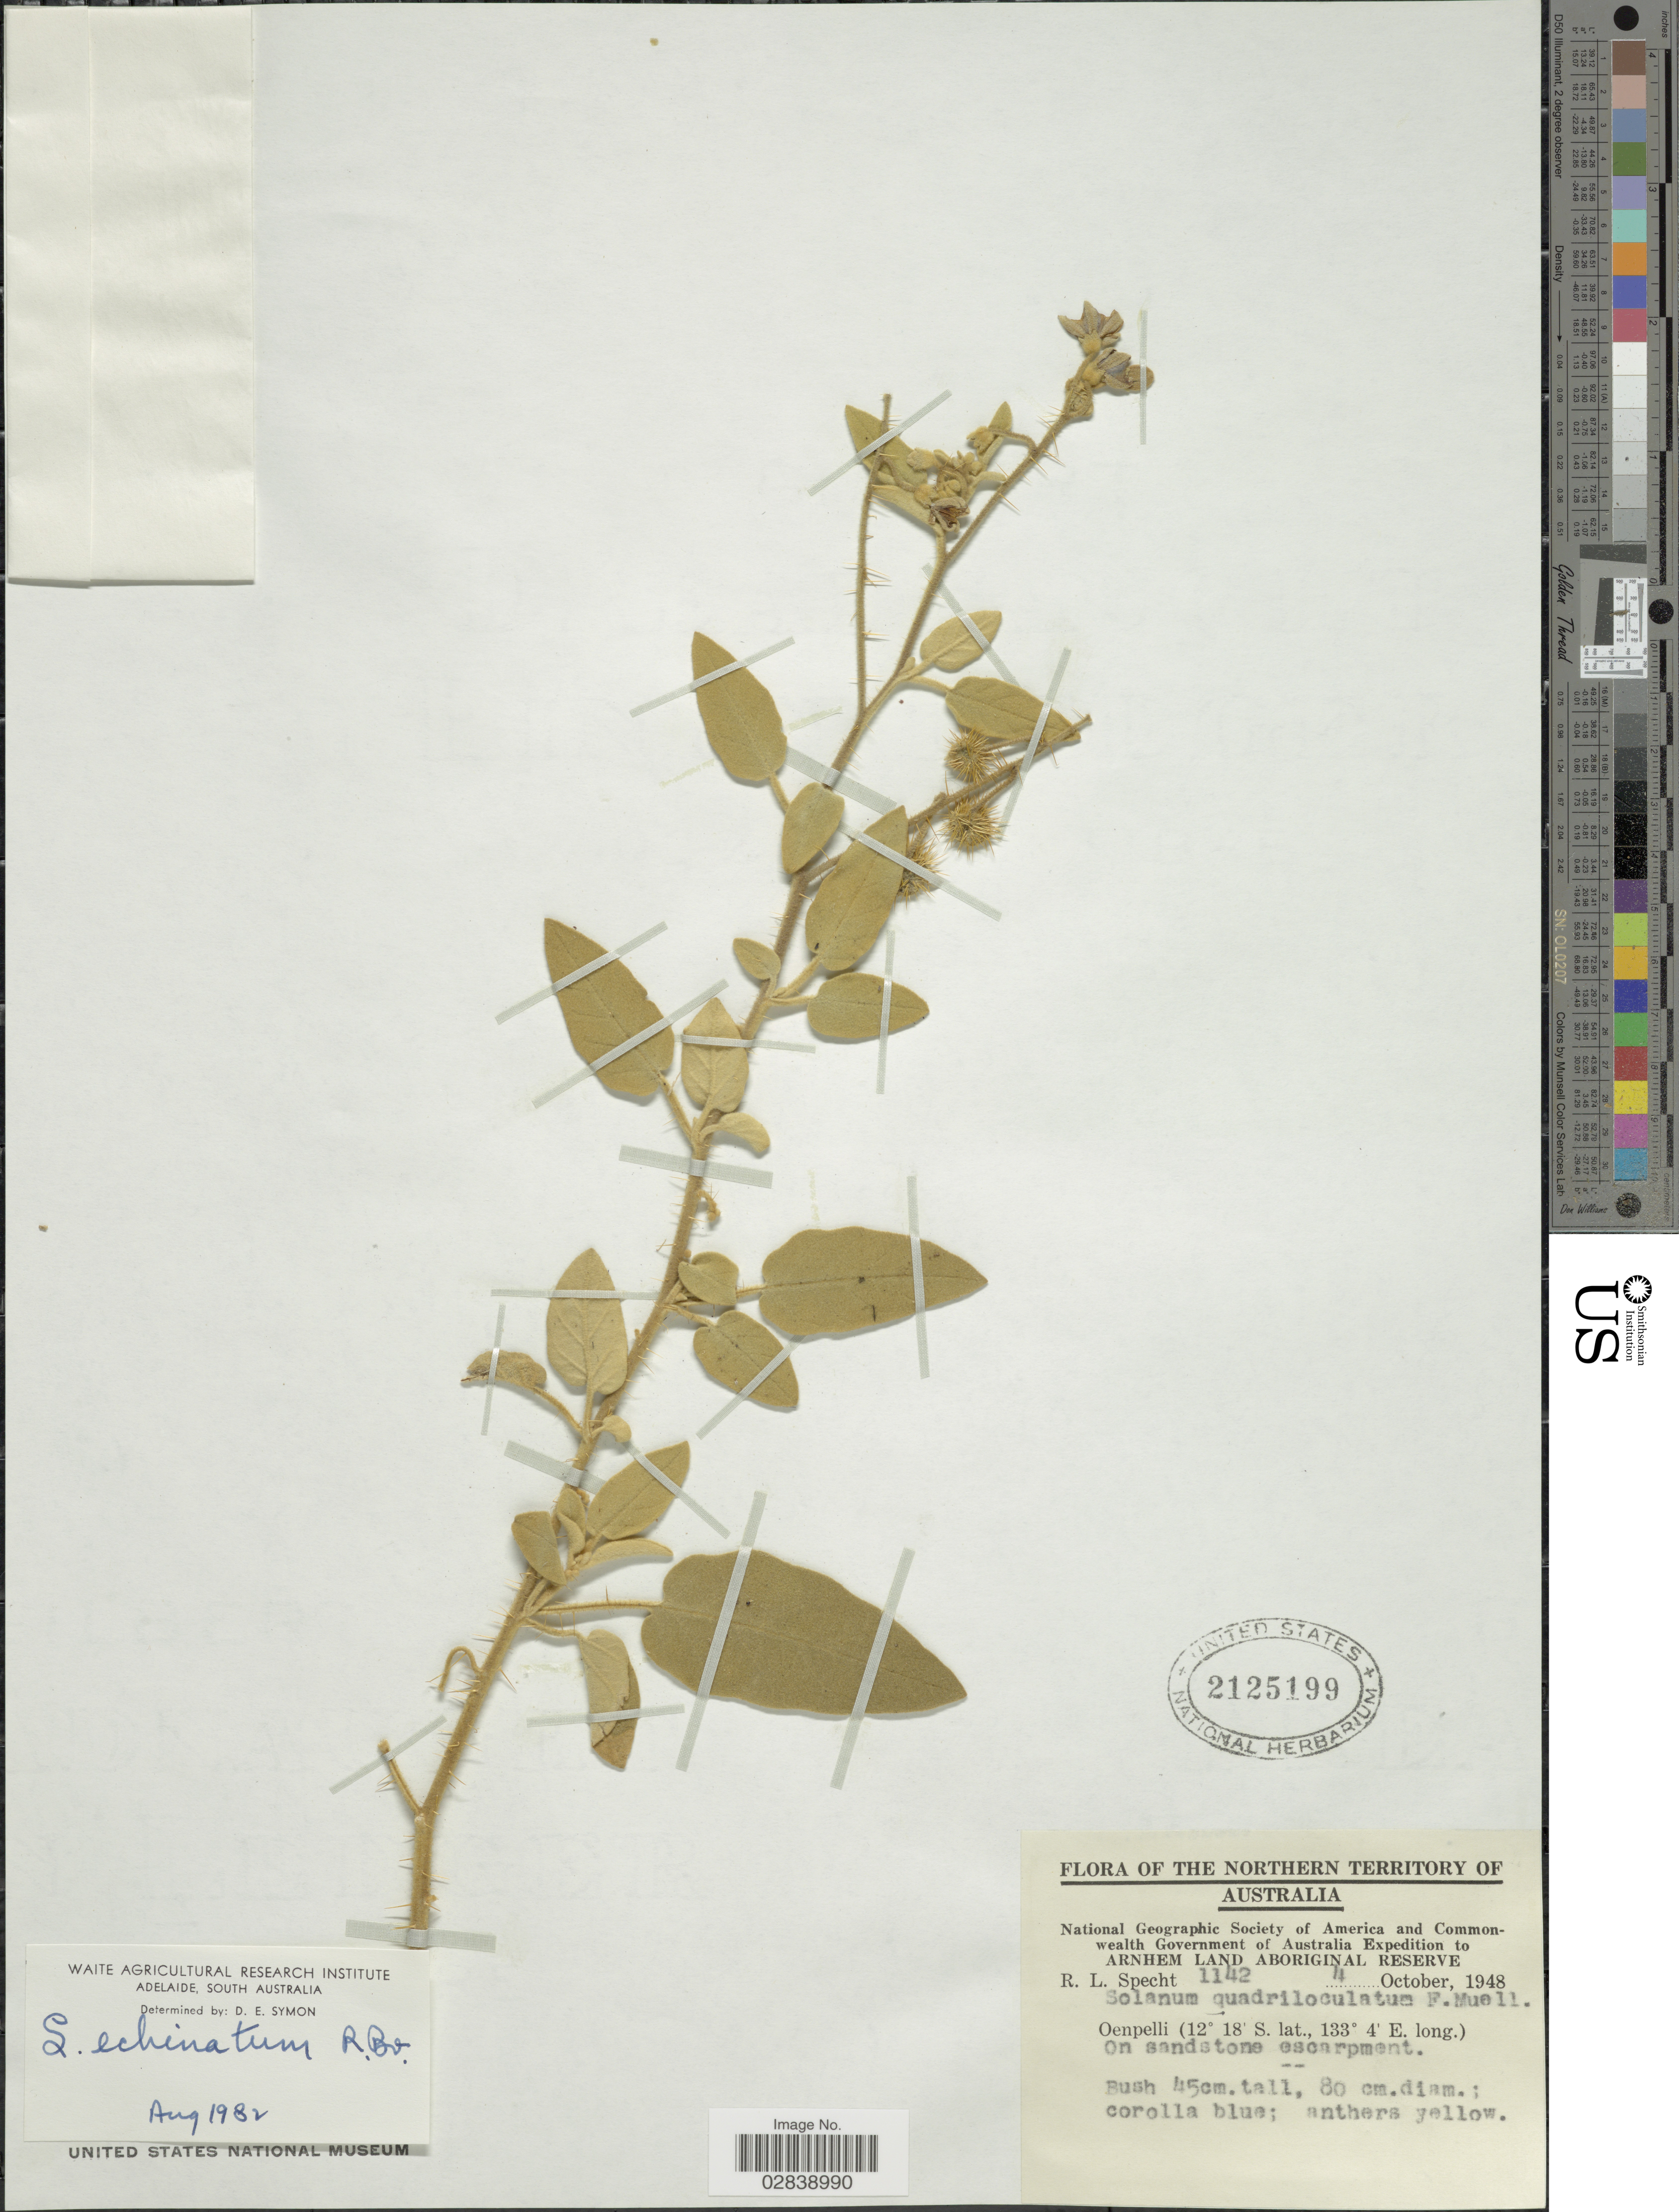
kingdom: Plantae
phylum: Tracheophyta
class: Magnoliopsida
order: Solanales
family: Solanaceae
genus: Solanum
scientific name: Solanum echinatum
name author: R. Br.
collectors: R. L. Specht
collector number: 1142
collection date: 1948-10-04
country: Australia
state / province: Northern Territory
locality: Arnhem Land Aboriginal Reserve. Oenpelli.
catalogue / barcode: US 2125199